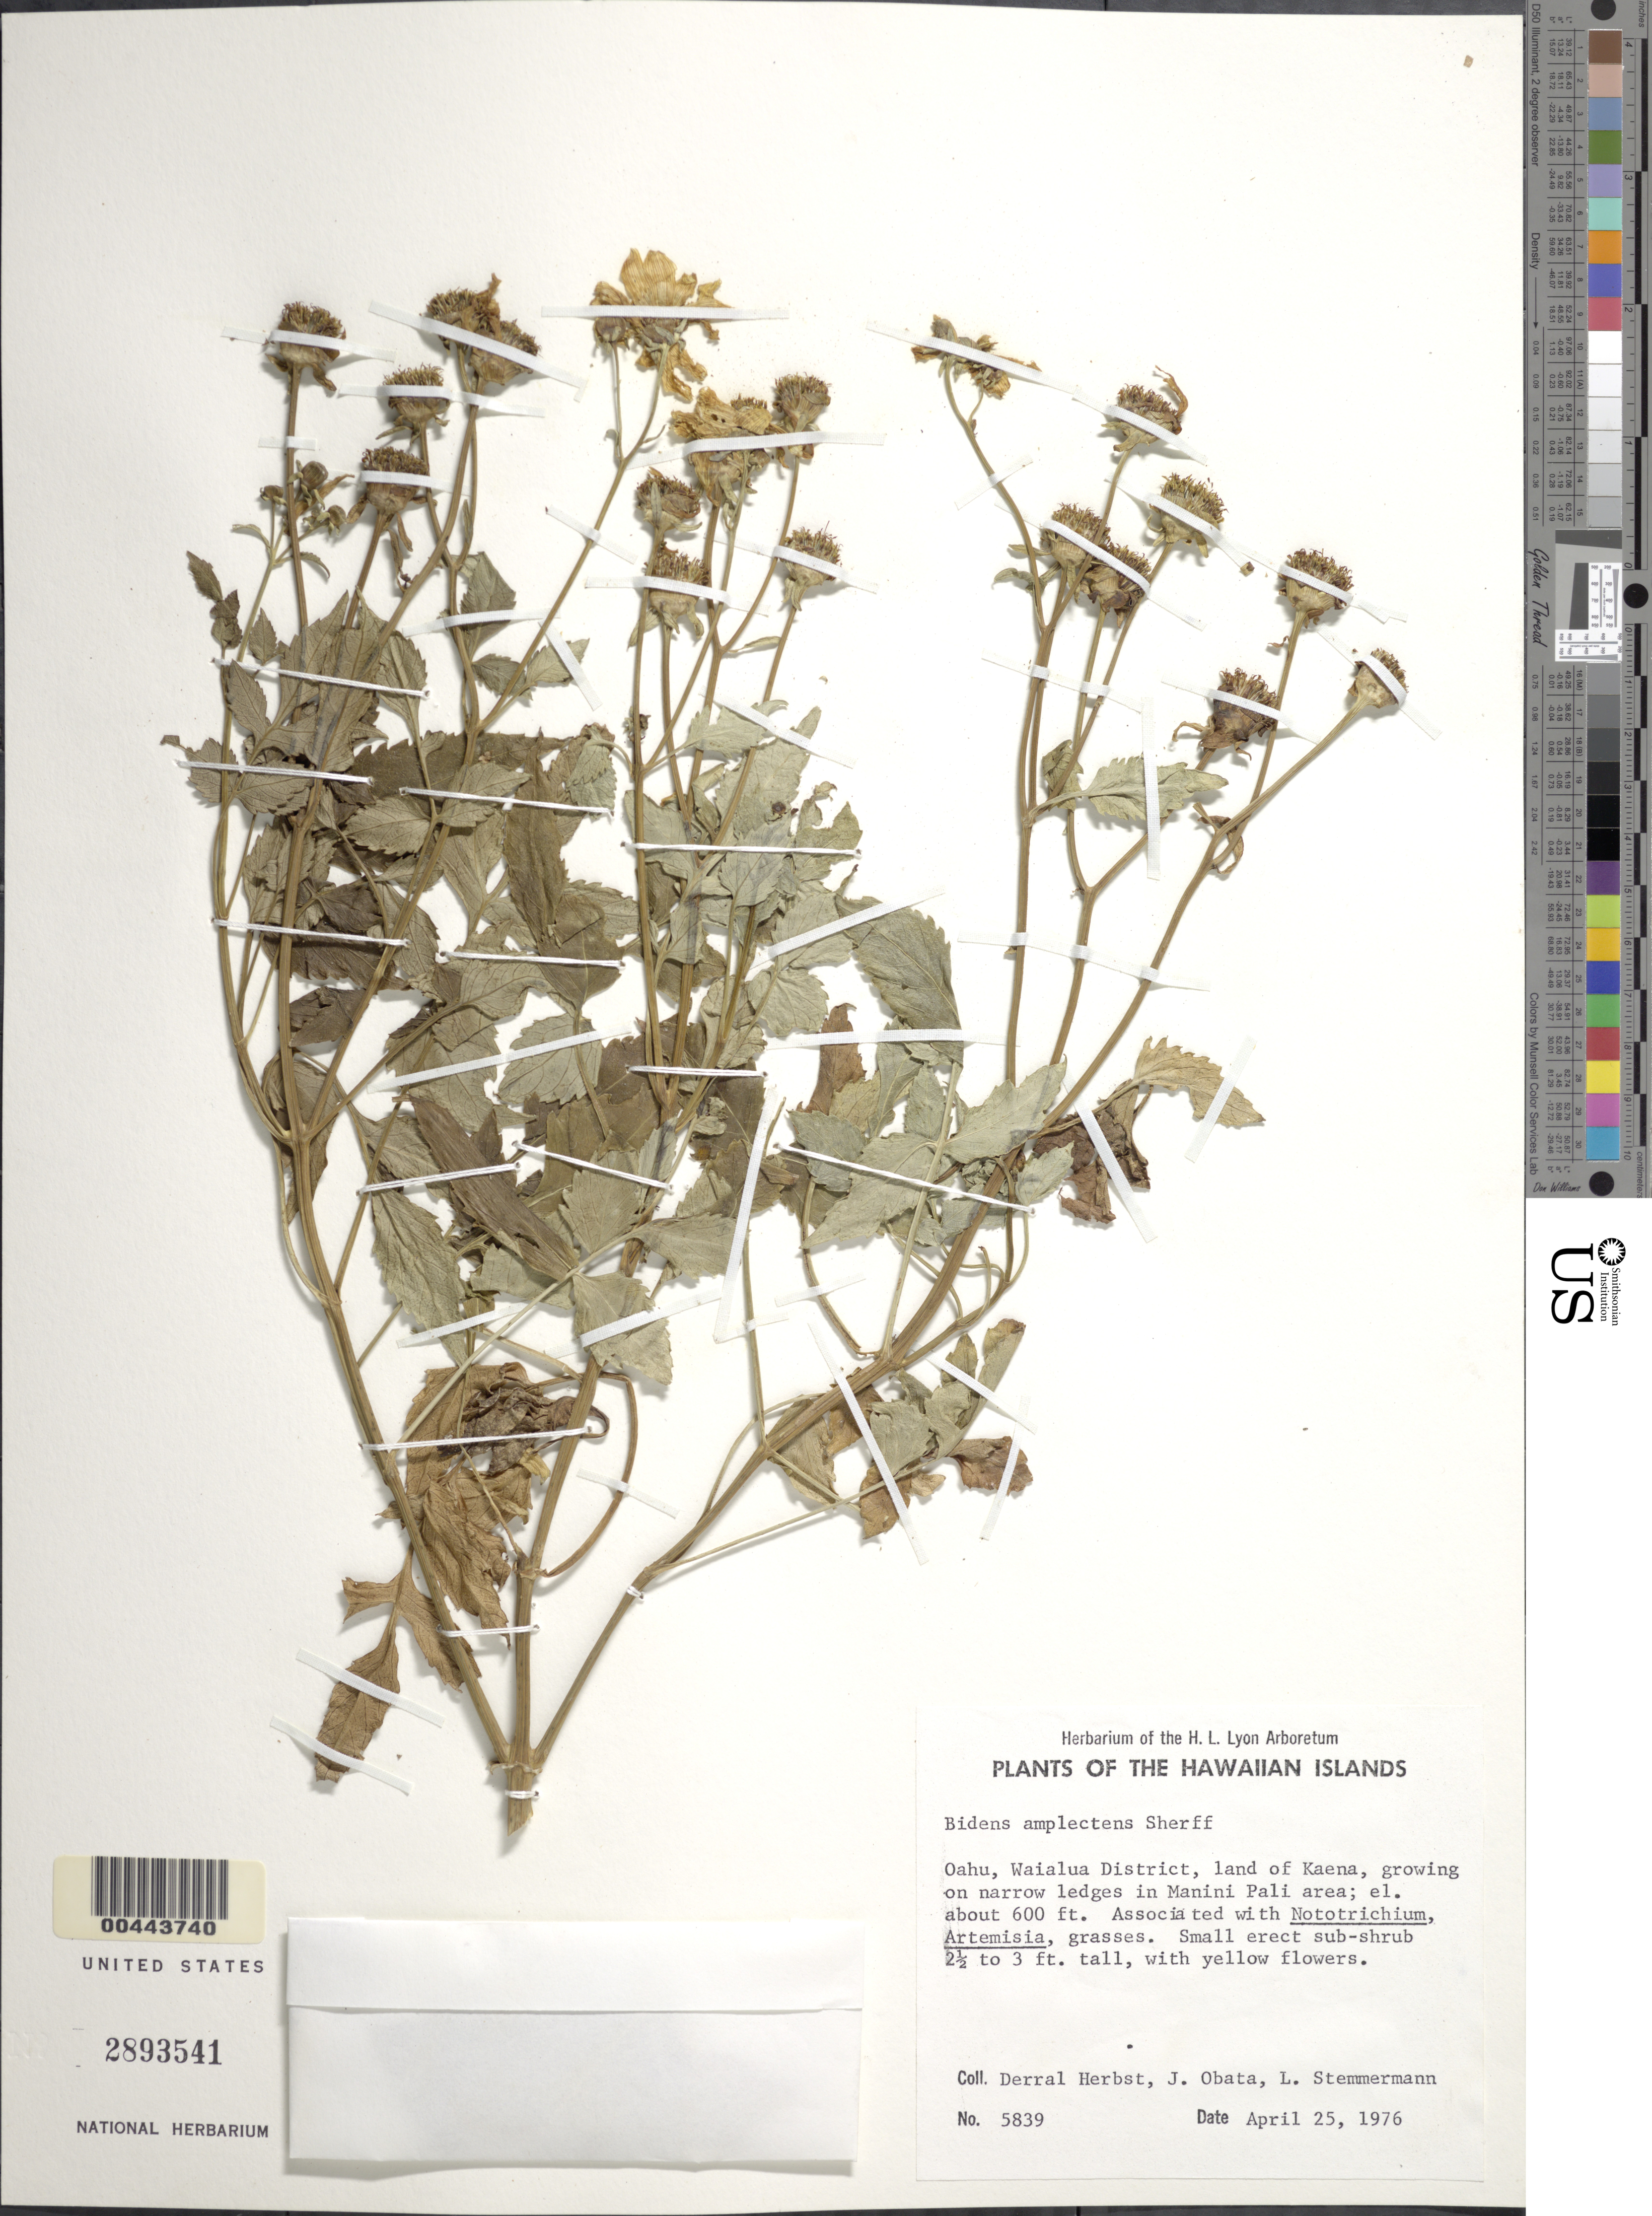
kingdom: Plantae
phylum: Tracheophyta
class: Magnoliopsida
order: Asterales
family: Asteraceae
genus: Bidens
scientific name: Bidens amplectens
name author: Sherff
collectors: D. R. Herbst, J. Obata & L. Stemmermann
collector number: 5839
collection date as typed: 25 Apr 1976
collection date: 1976-04-25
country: United States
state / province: Hawaii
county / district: Honolulu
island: Oahu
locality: Waialua District, land of Kaena, in Manini Pali area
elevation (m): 183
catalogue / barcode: US 2893541